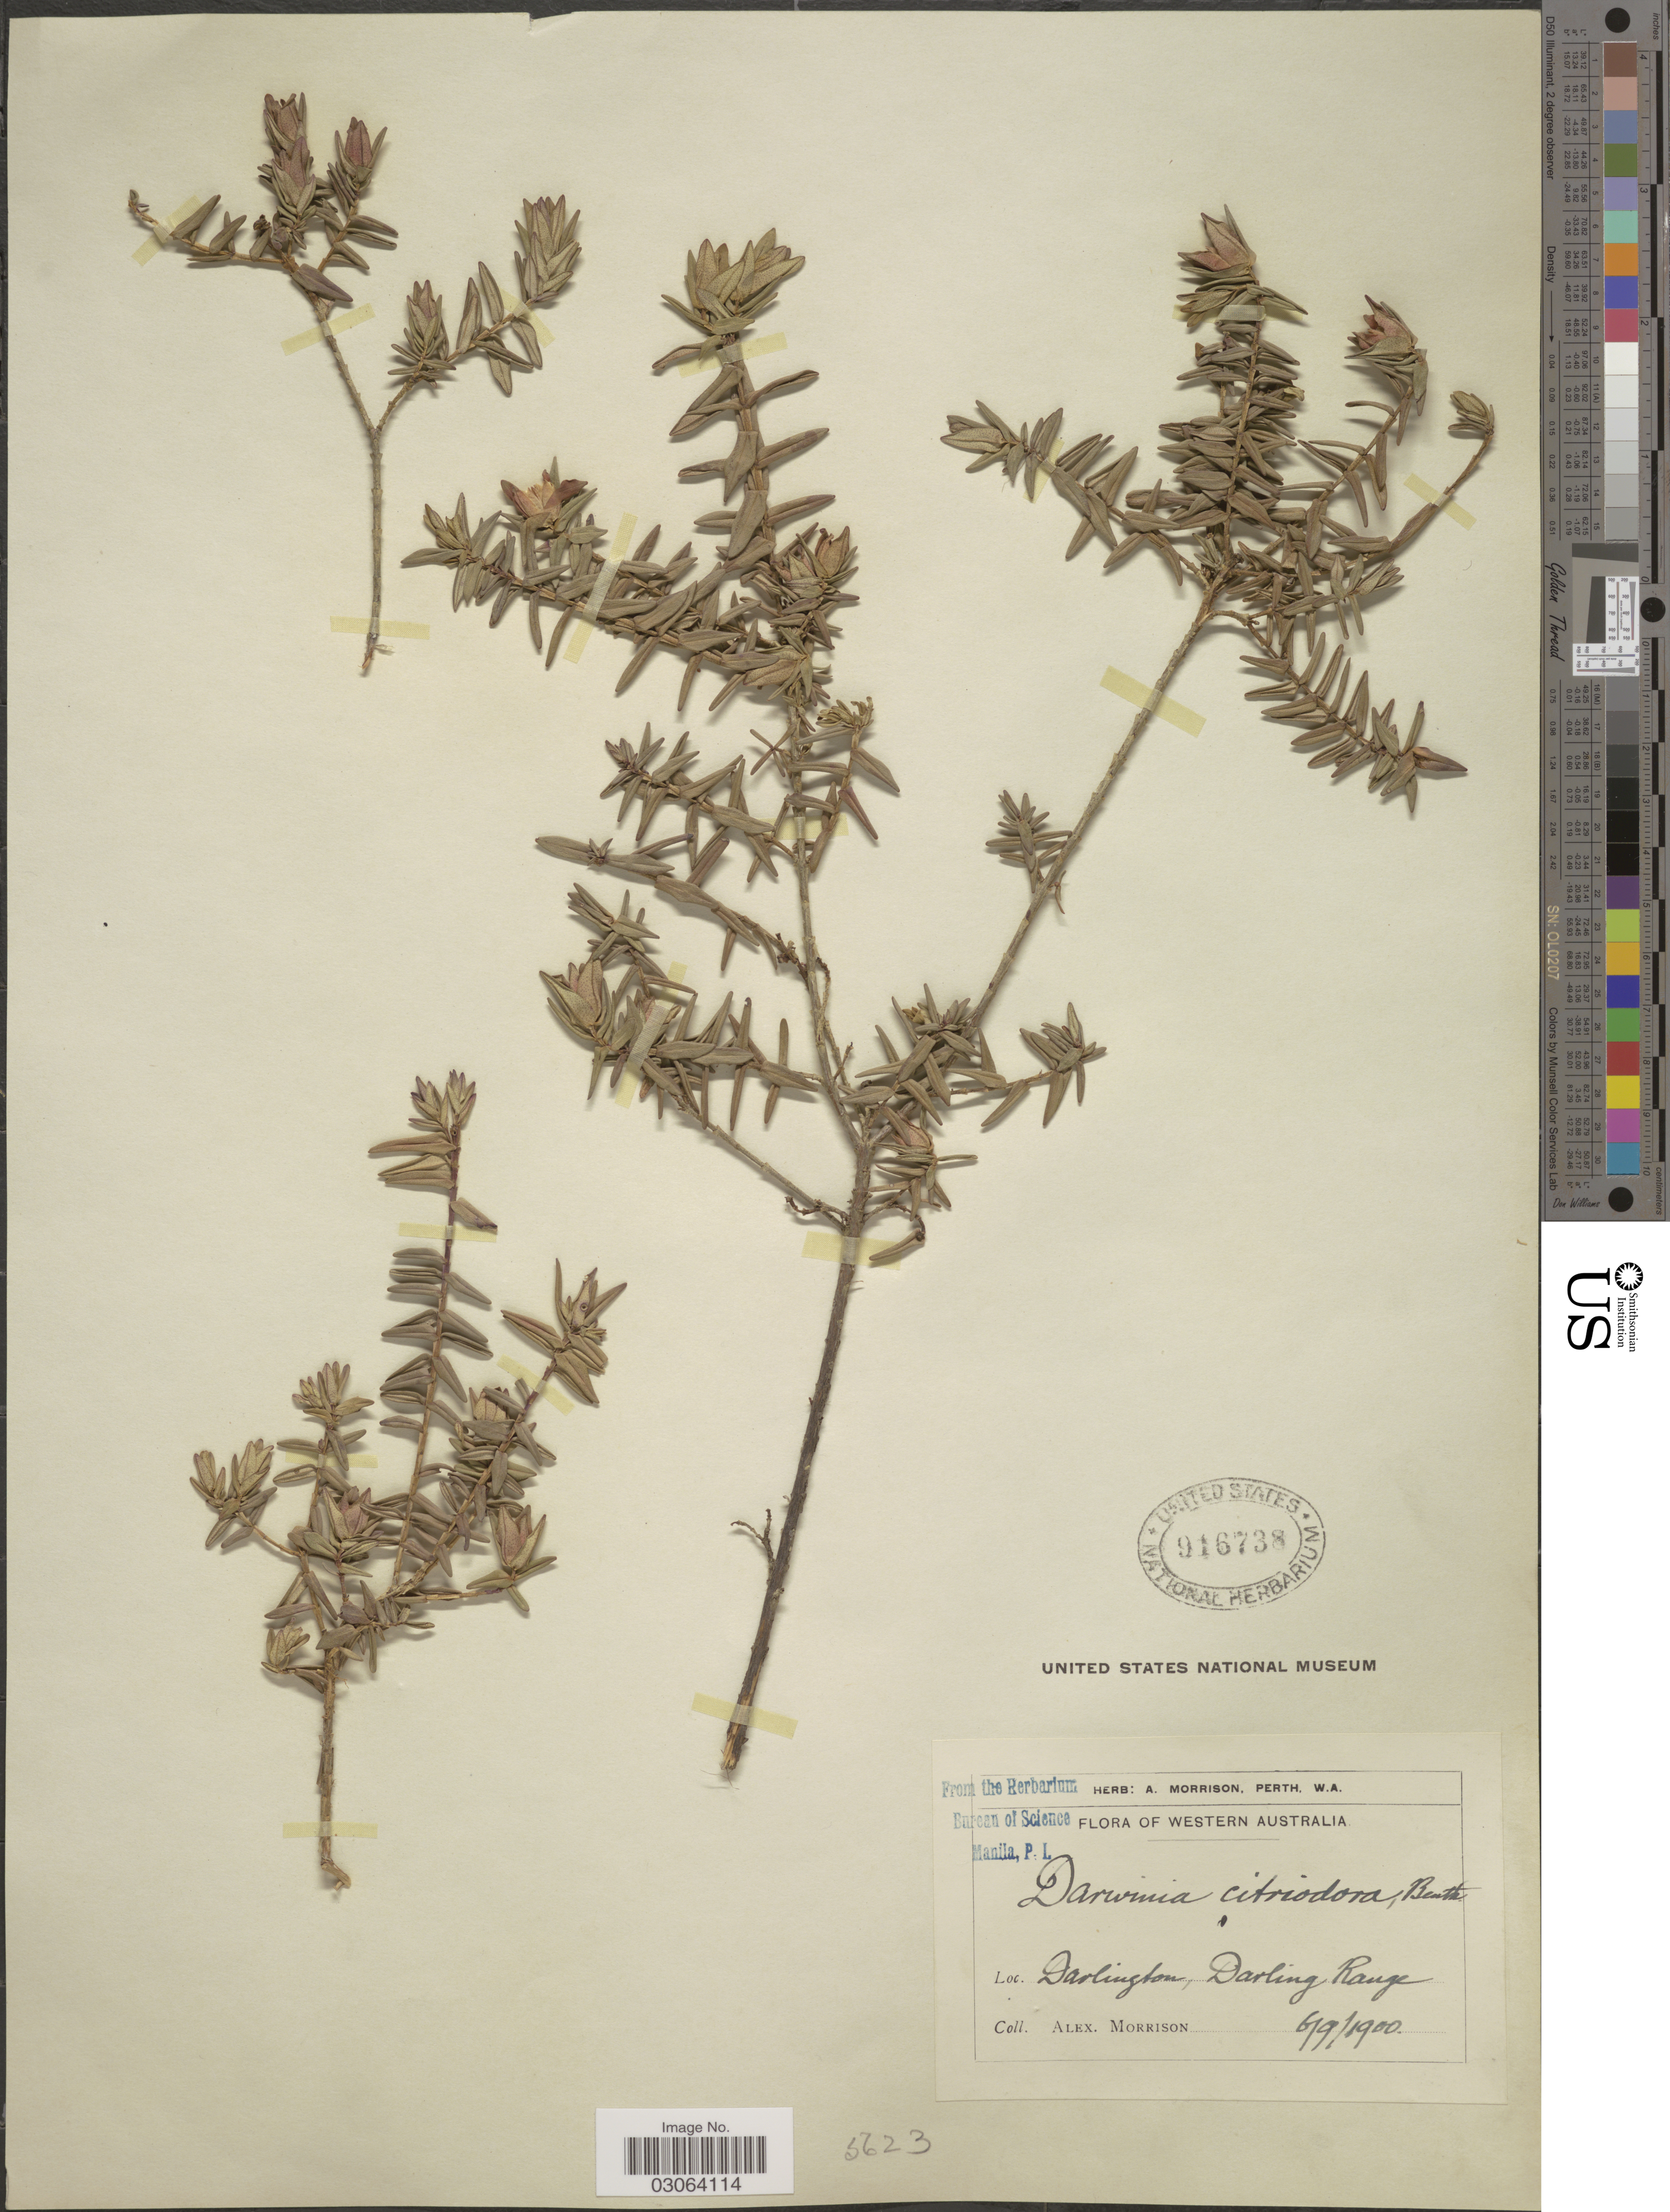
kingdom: Plantae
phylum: Tracheophyta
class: Magnoliopsida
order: Myrtales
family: Myrtaceae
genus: Darwinia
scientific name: Darwinia citriodora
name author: Benth.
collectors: A. Morrison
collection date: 1900-09-06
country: Australia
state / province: Western Australia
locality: Darlington, Darling Range.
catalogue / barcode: US 916738